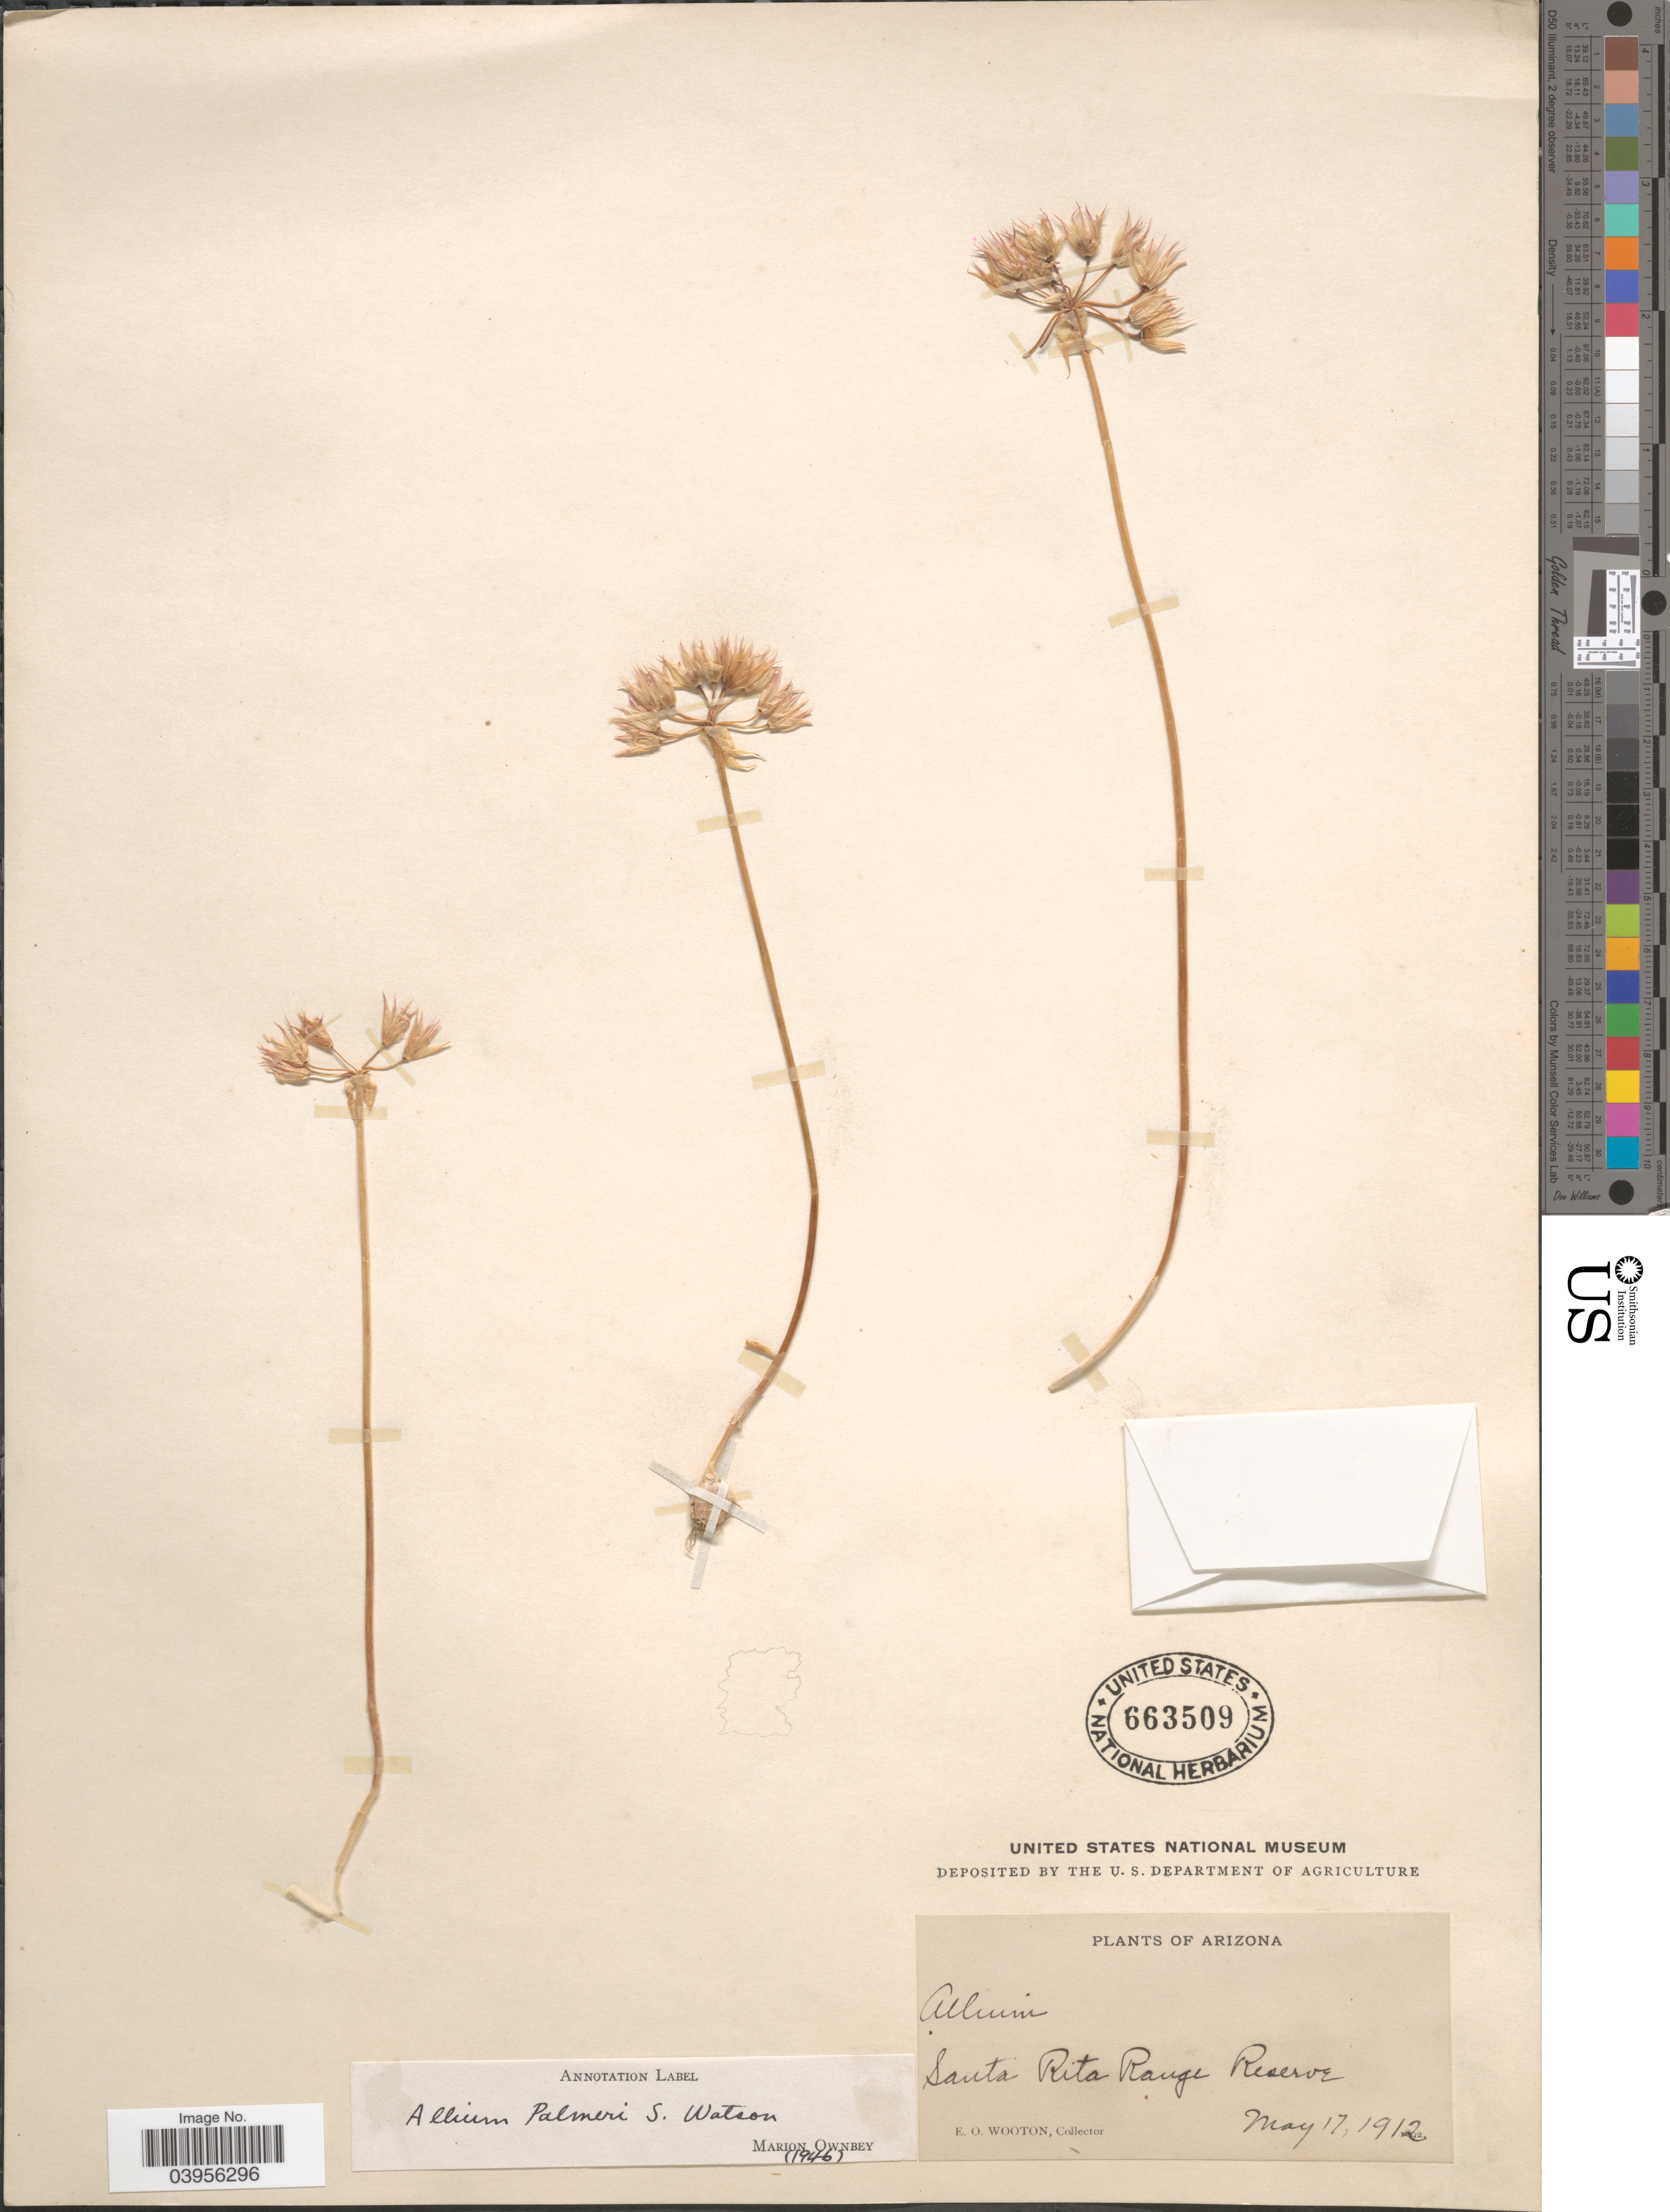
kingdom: Plantae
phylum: Tracheophyta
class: Liliopsida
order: Asparagales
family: Amaryllidaceae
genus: Allium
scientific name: Allium palmeri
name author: S. Watson in C. King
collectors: E. O. Wooton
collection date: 1912-05-17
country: United States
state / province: Arizona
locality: Santa Rita Range Reserve.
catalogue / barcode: US 663509